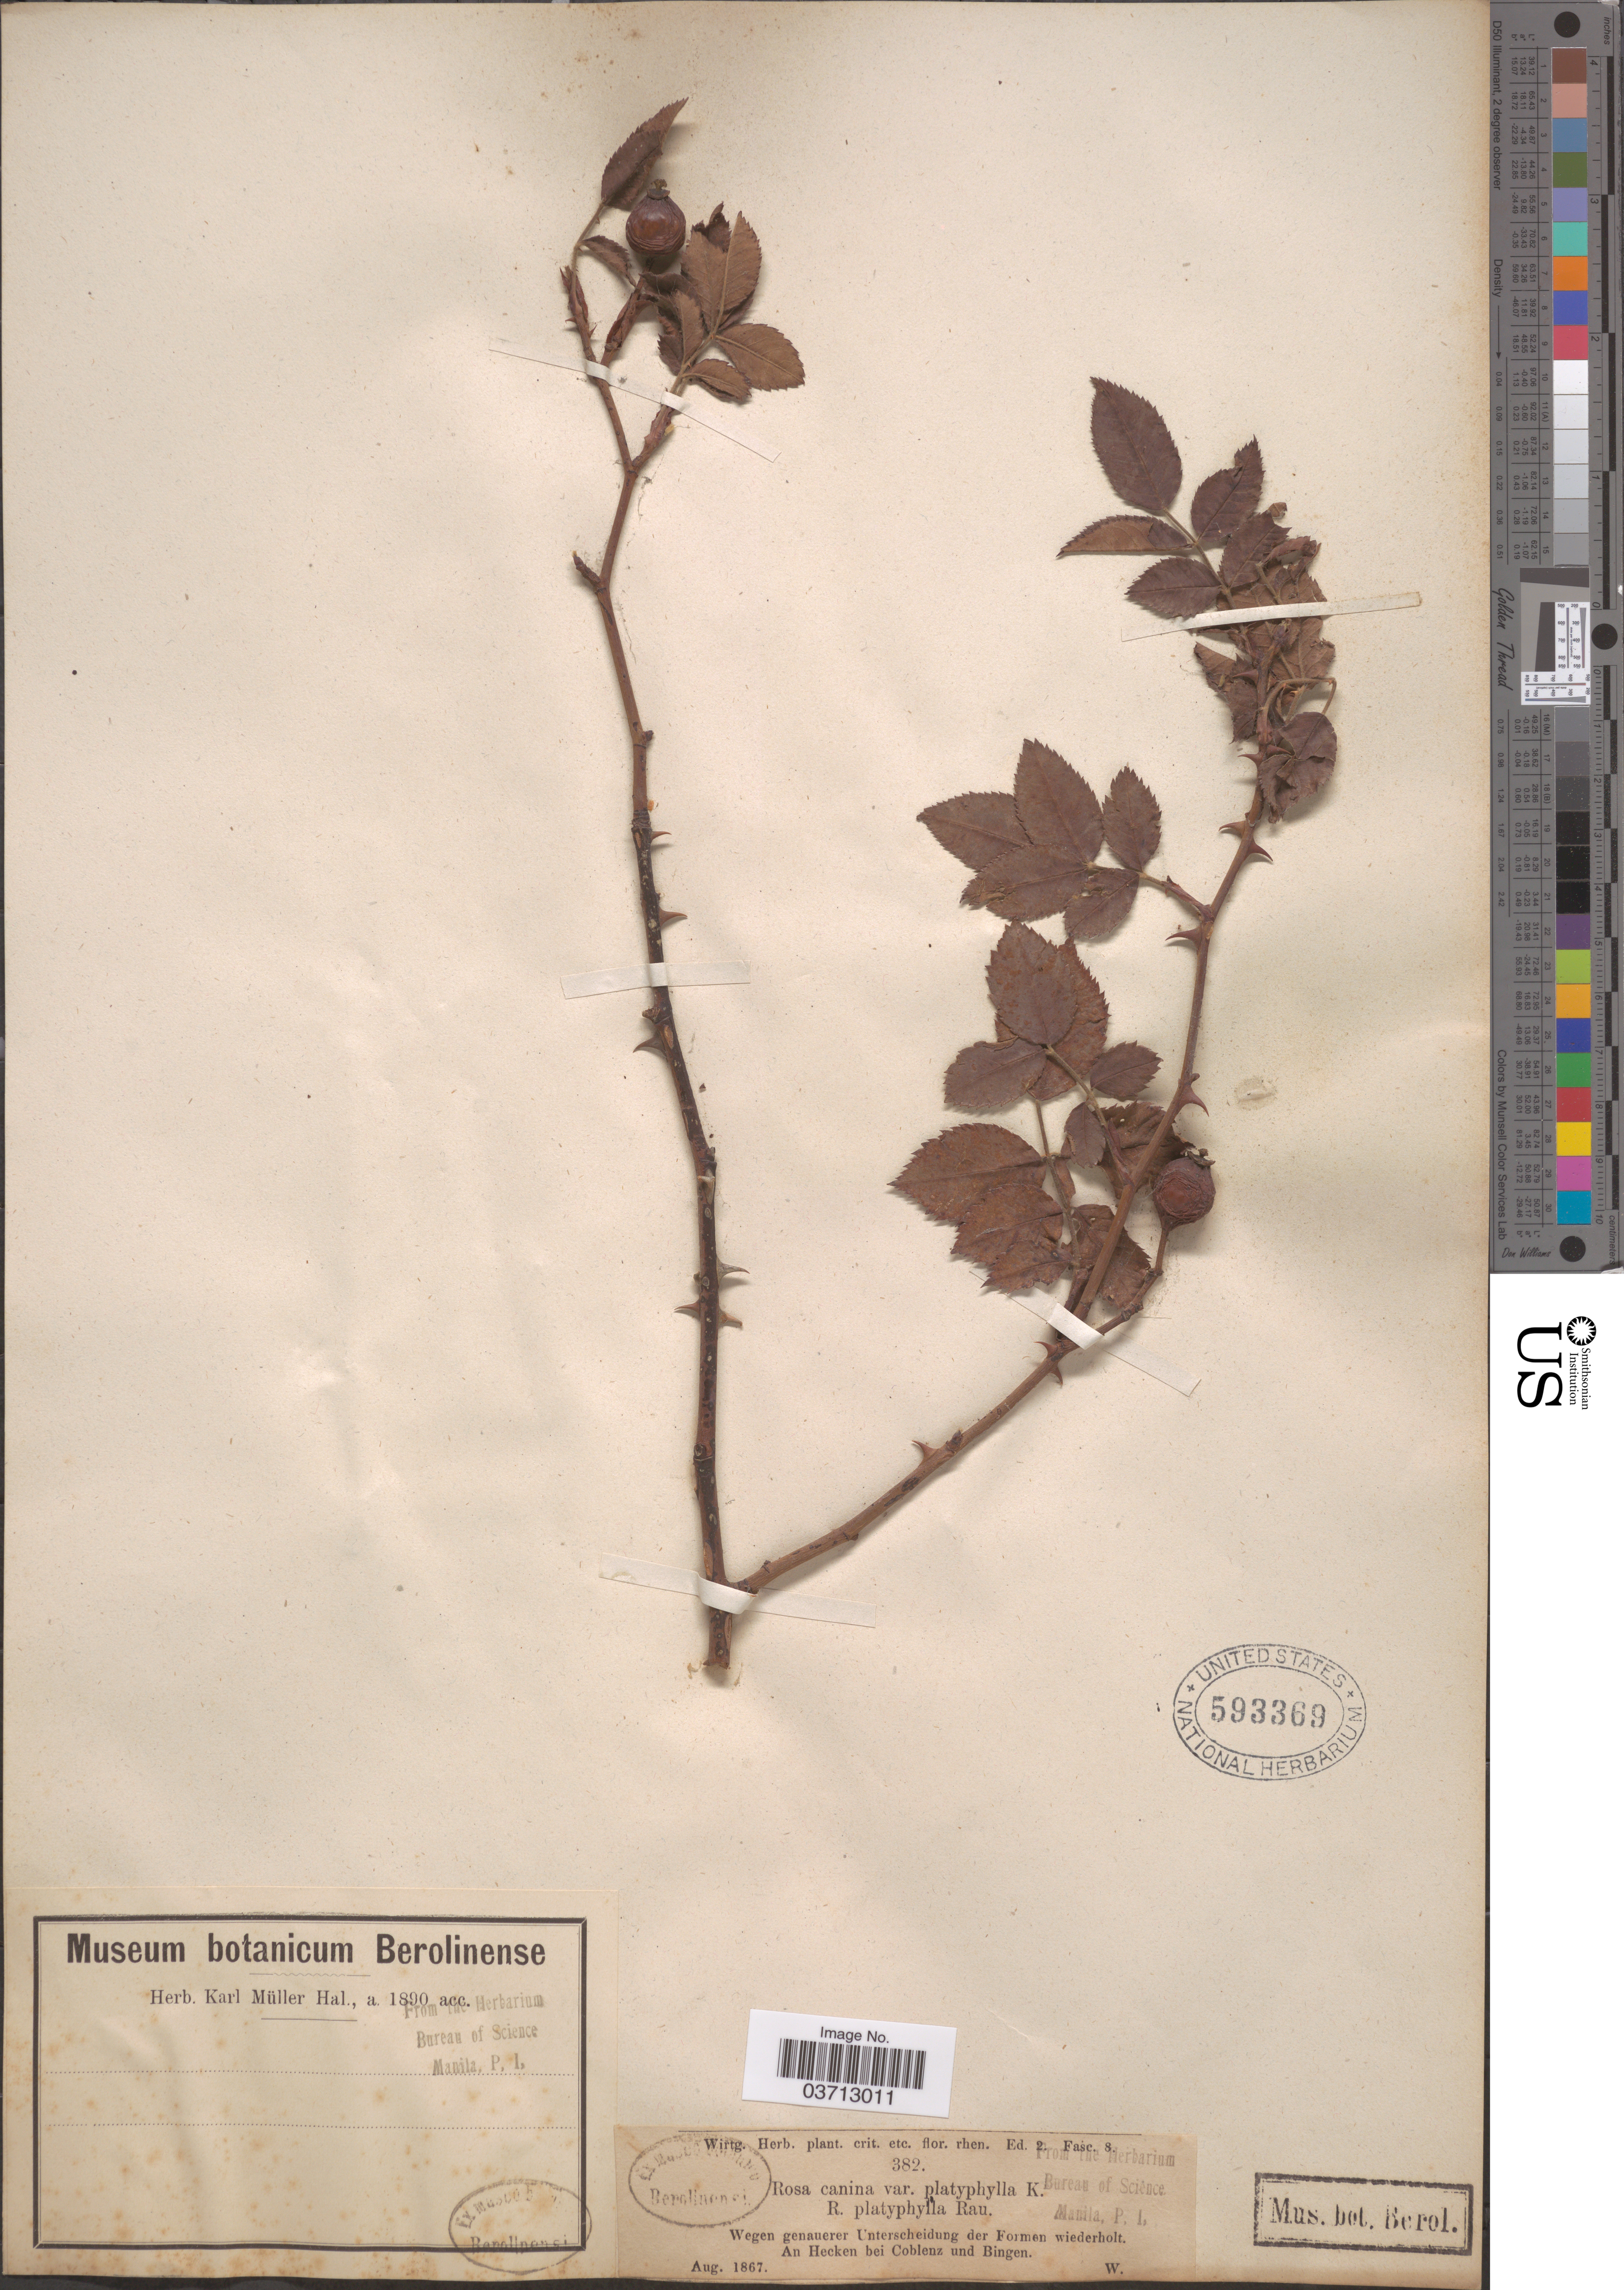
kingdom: Plantae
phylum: Tracheophyta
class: Magnoliopsida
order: Rosales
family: Rosaceae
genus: Rosa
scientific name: Rosa canina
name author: L.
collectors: Wirtg.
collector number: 382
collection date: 1867-08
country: Germany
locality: An Hecken bei Coblenz und Bingen.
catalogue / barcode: US 593369